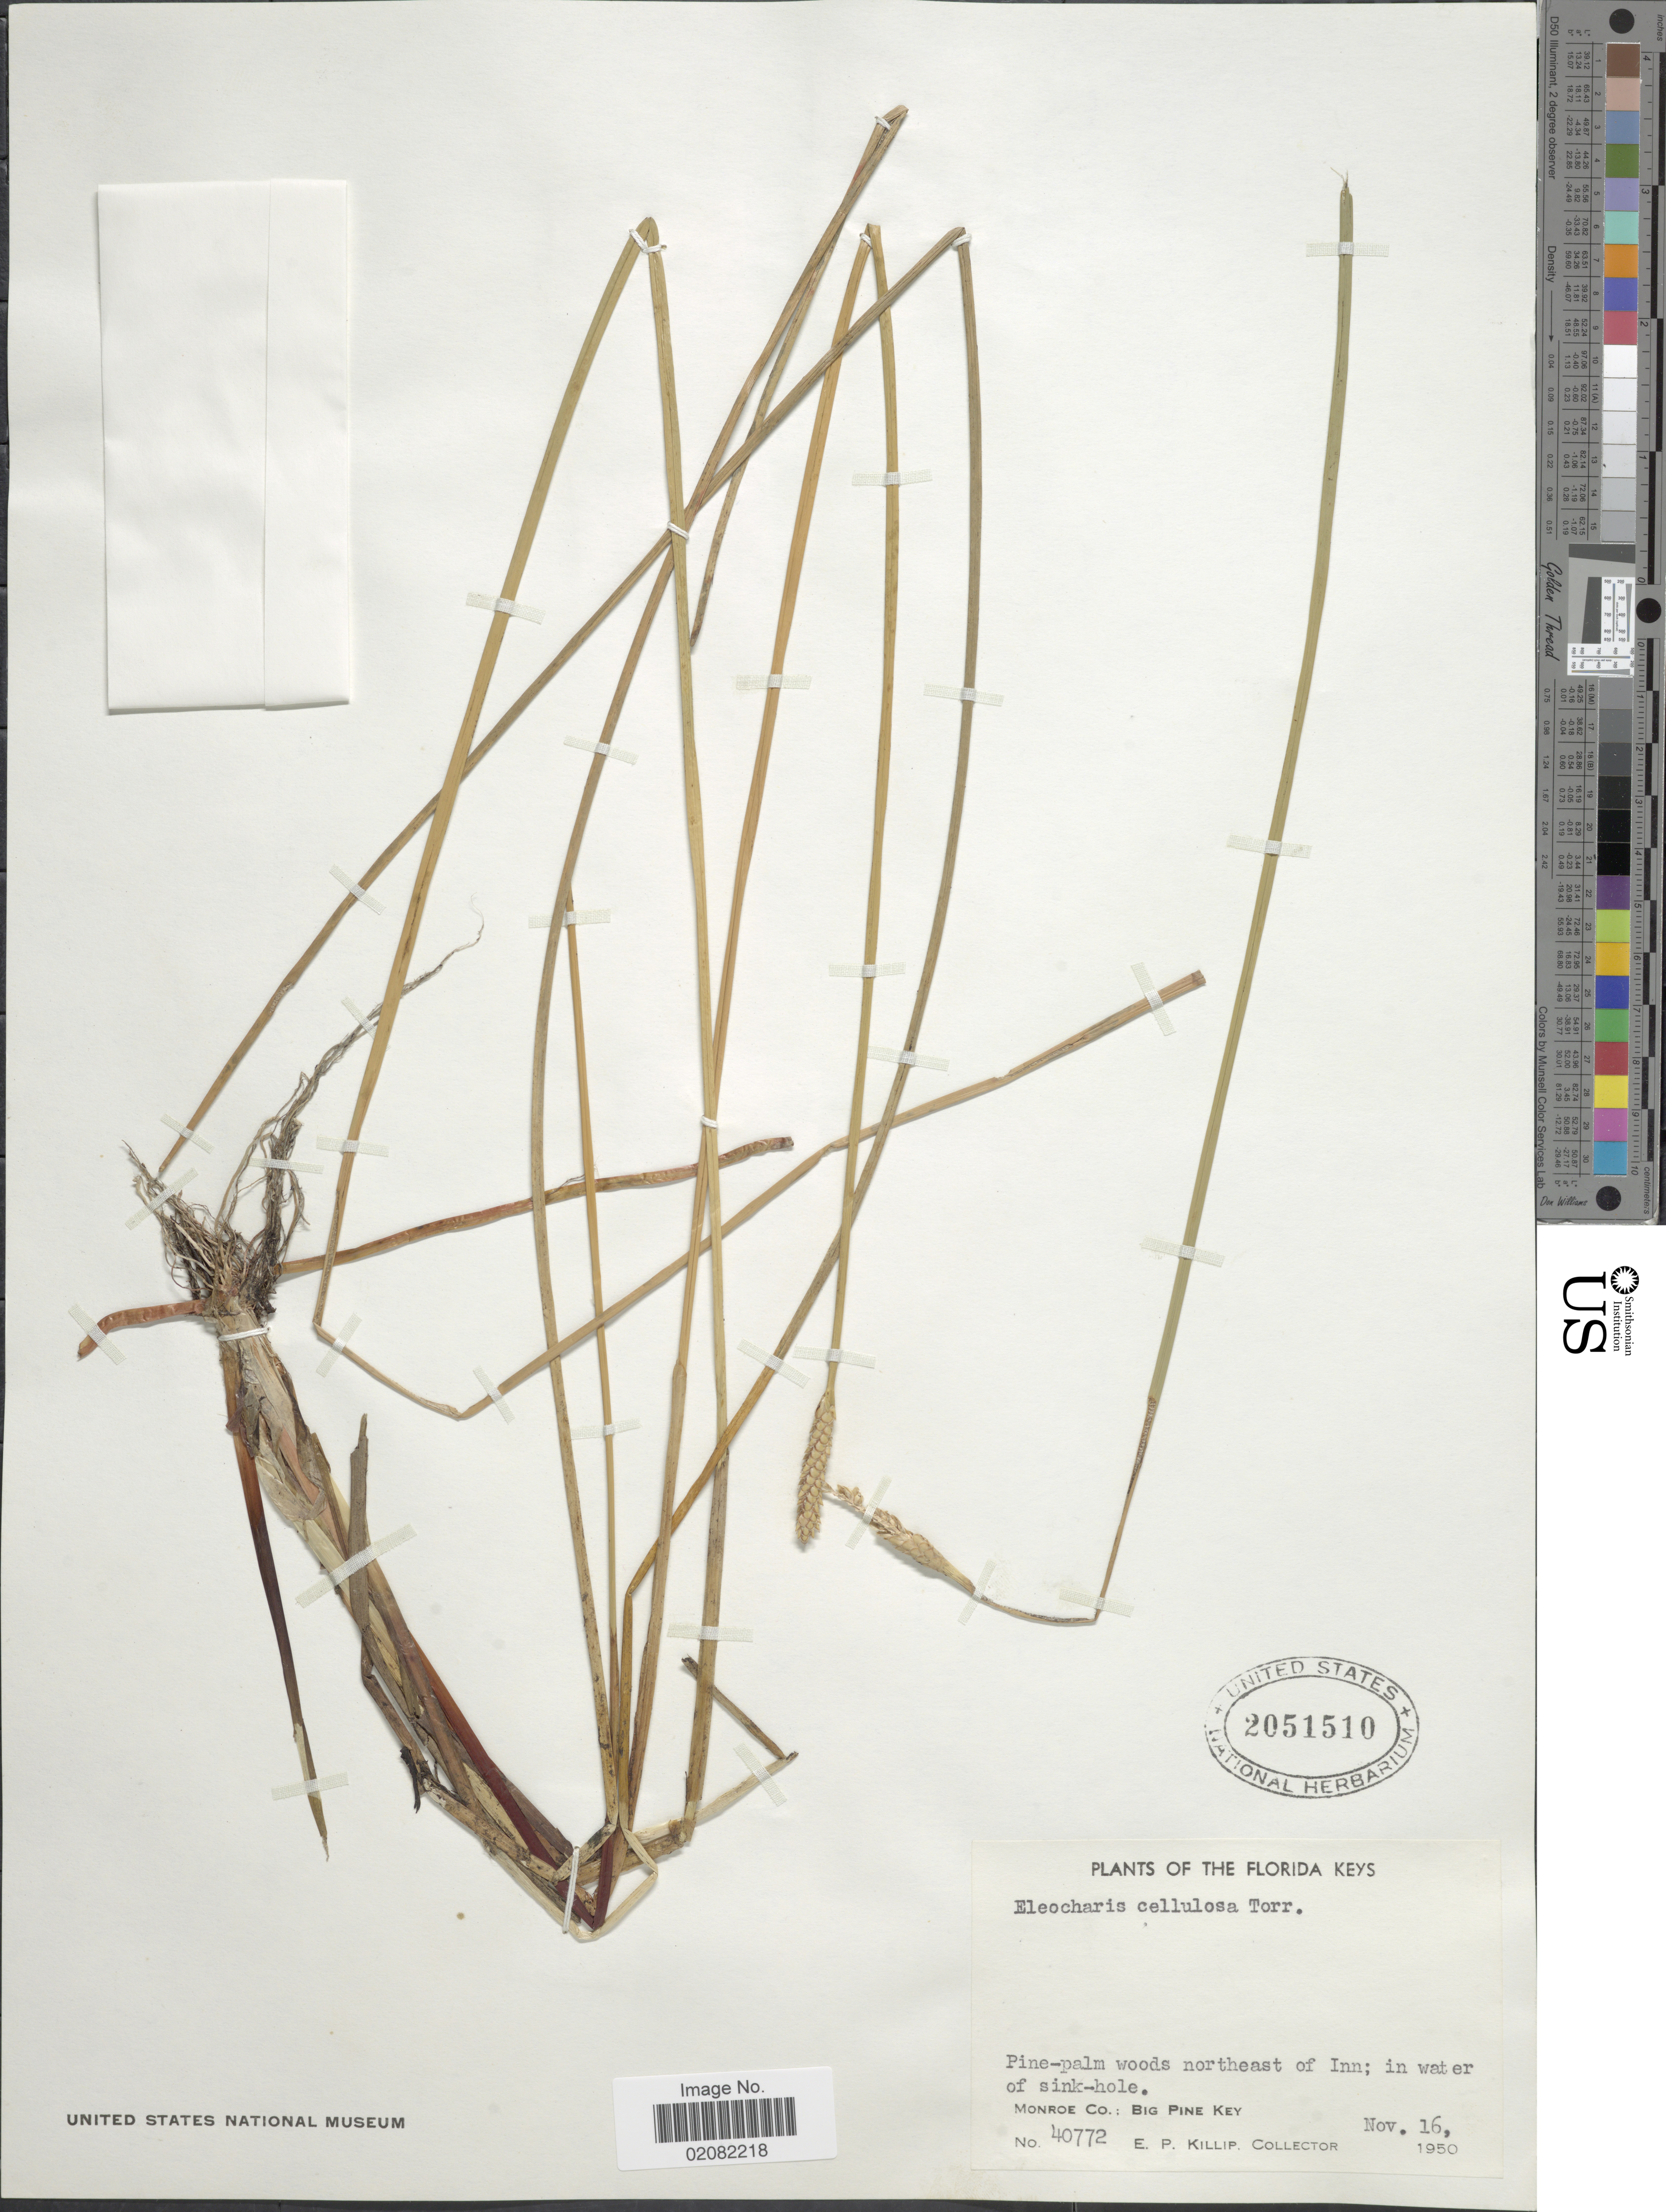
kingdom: Plantae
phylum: Tracheophyta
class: Liliopsida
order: Poales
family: Cyperaceae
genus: Eleocharis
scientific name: Eleocharis cellulosa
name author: Torr.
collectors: E. P. Killip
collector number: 40772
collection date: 1950-11-16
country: United States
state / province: Florida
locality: The Florida Keys, northeast of Inn, Monroe Co.: Big Pine Key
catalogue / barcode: US 2051510